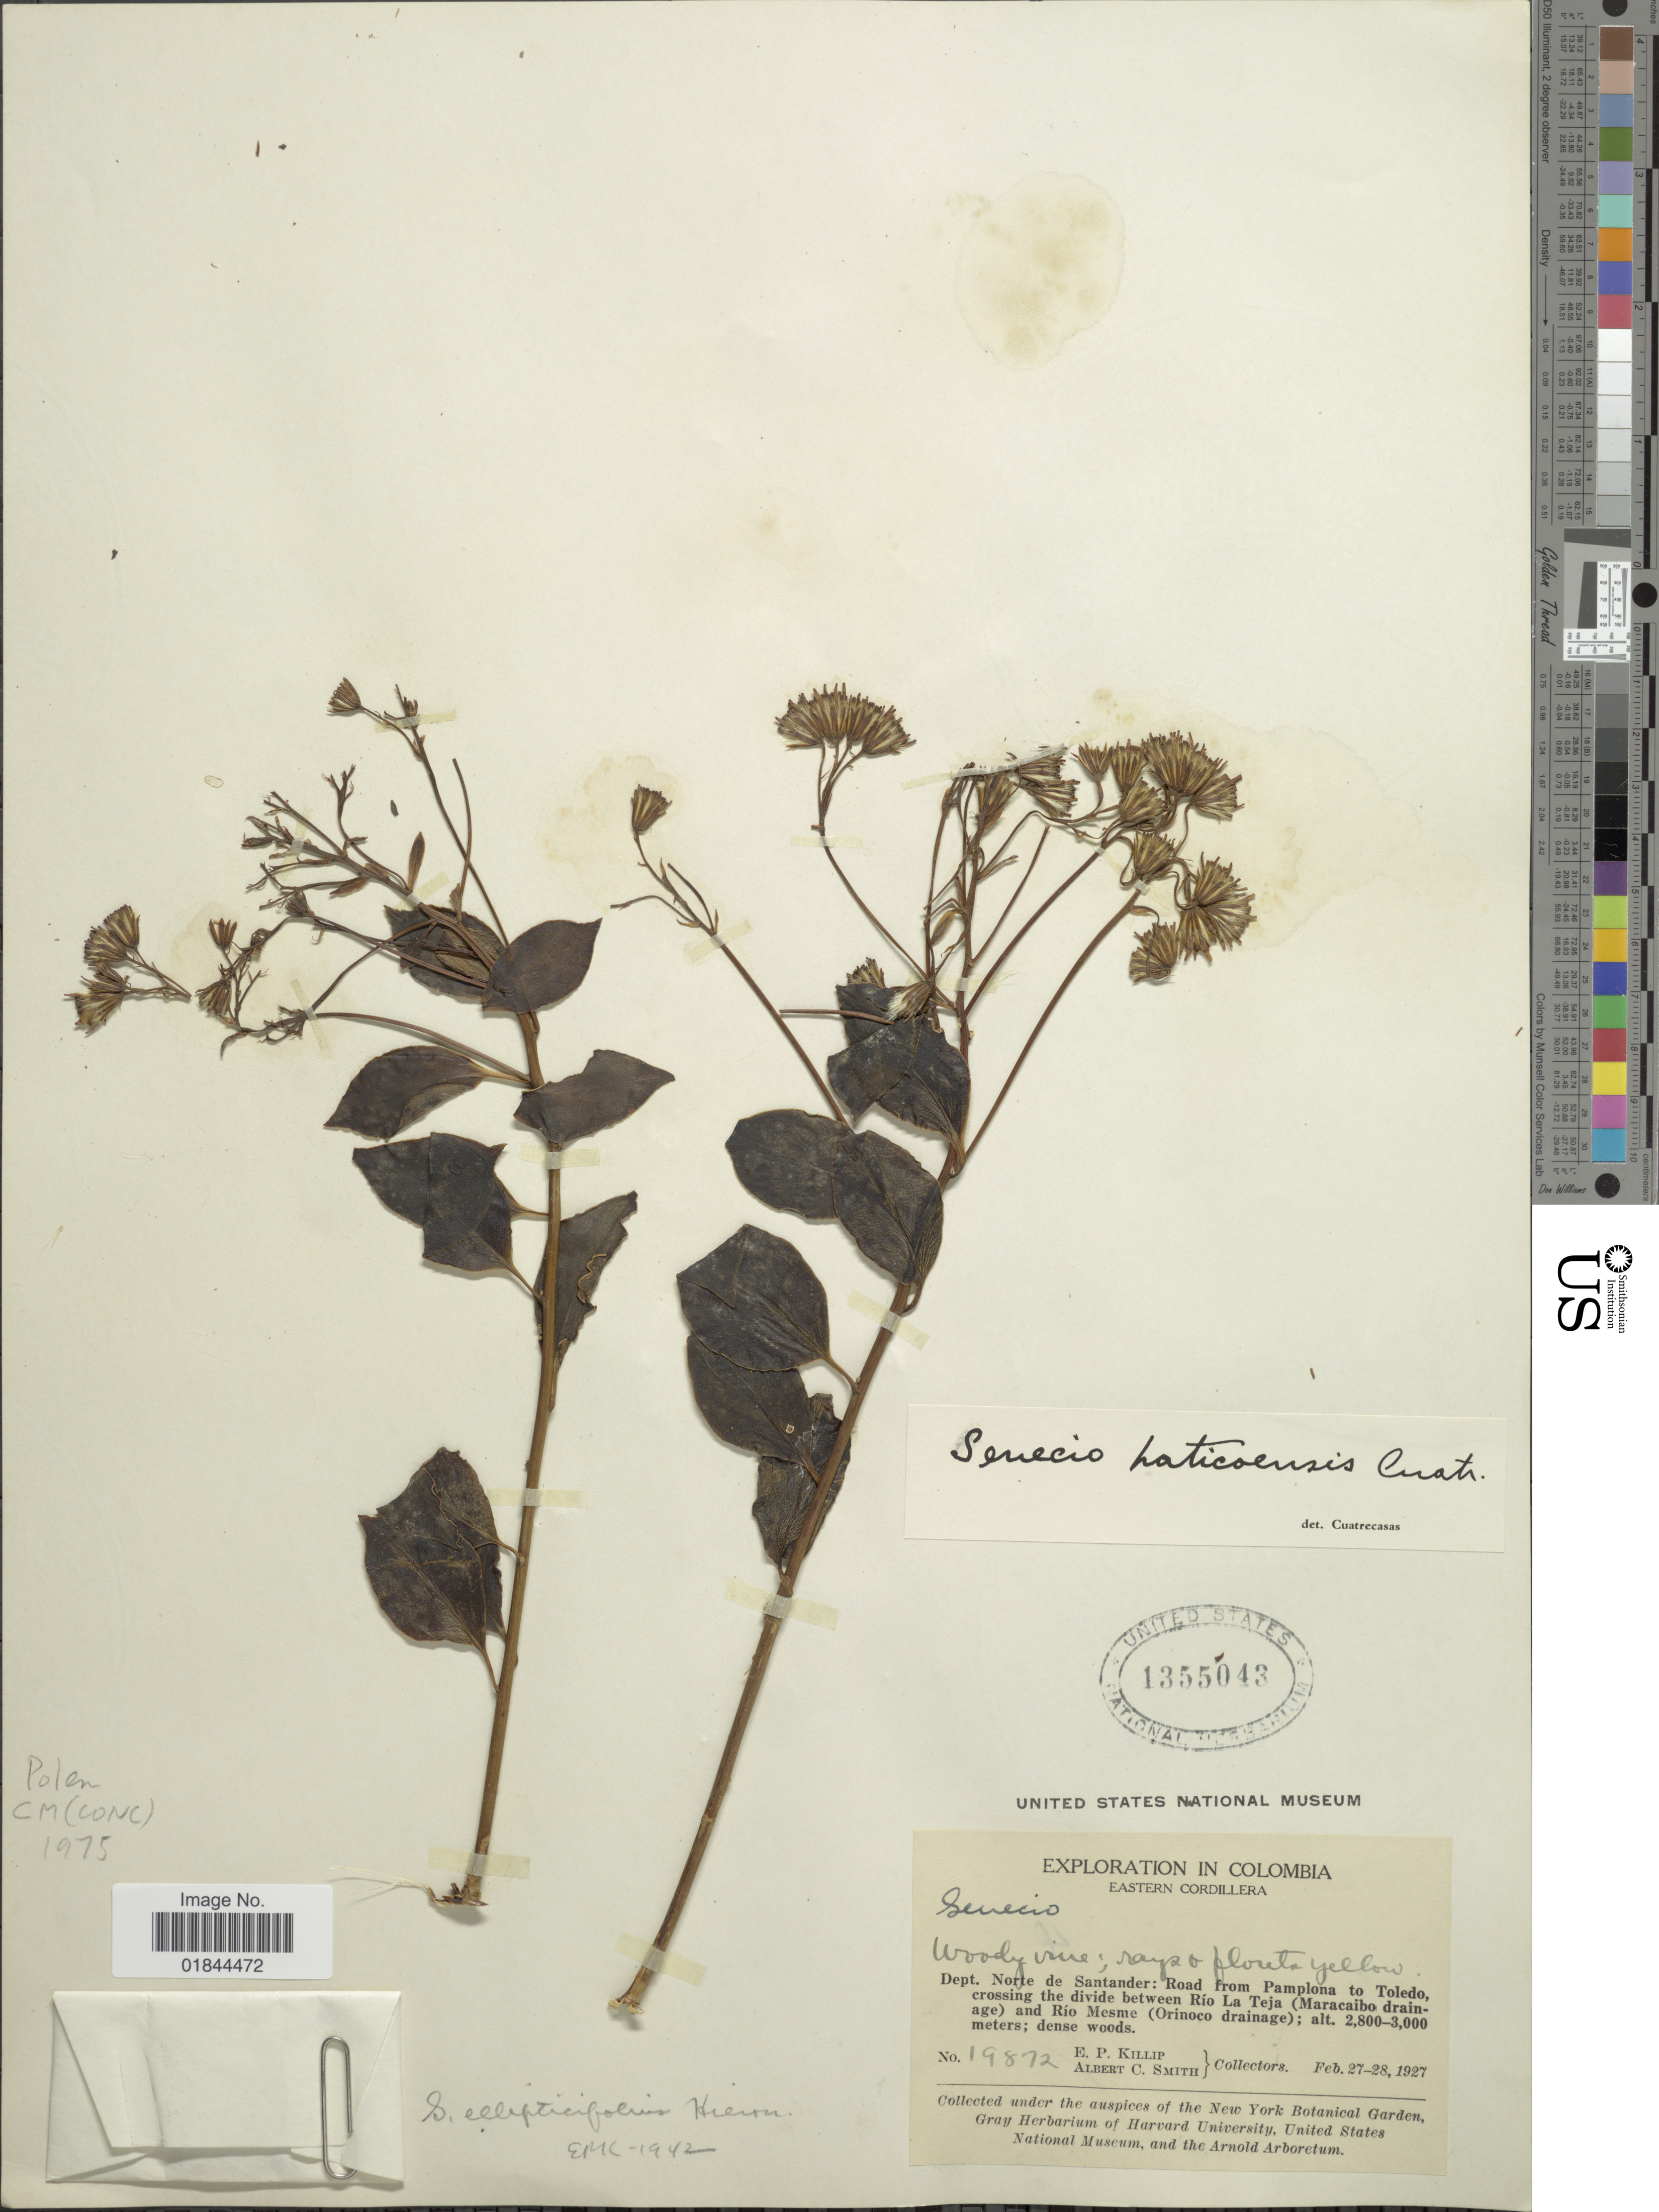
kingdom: Plantae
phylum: Tracheophyta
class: Magnoliopsida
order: Asterales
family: Asteraceae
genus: Pentacalia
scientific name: Pentacalia haticoensis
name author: (Cuatrec.) Cuatrec.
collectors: E. P. Killip & A. C. Smith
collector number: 19872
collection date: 1927-02-27/1927-02-28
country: Colombia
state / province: Norte de Santander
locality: Eastern Cordillera, Dept Norte de Santander: Road from Pamplona to Toledo, crossing the divide between Río La Teja (Maracaibo drainage) and Río Mesme (Orinoco drainage)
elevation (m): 2800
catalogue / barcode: US 1355043